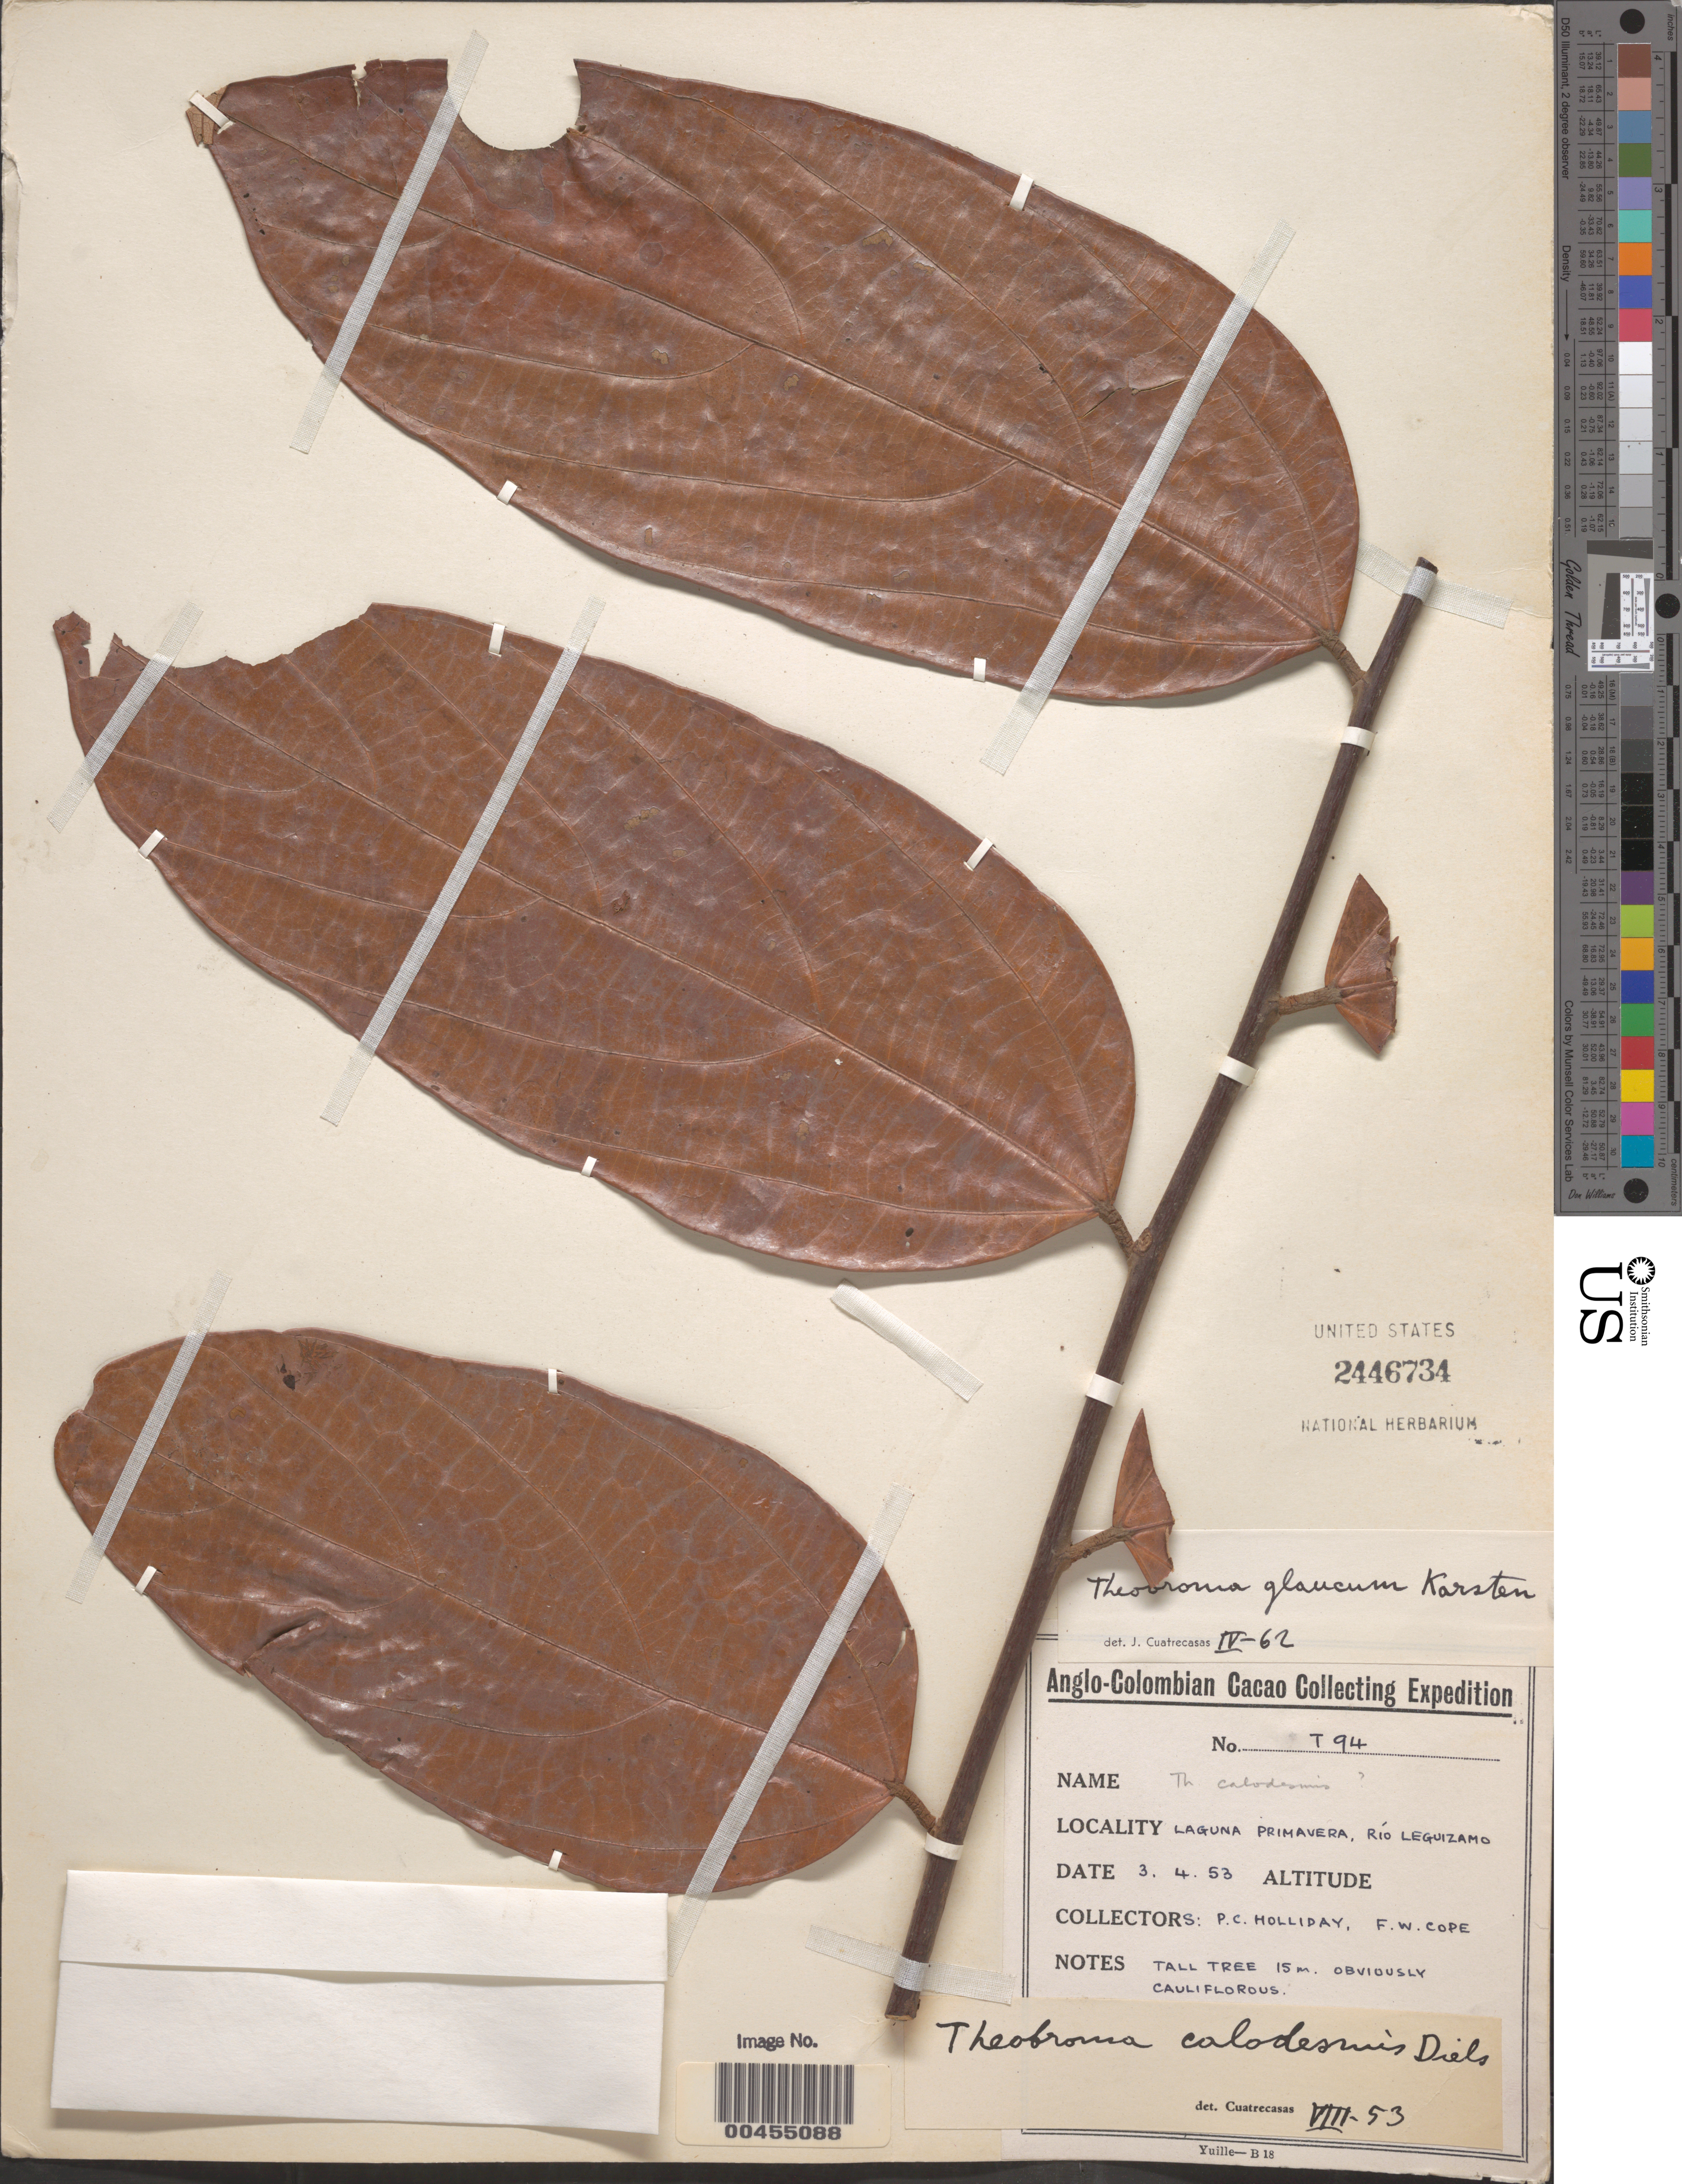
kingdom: Plantae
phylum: Tracheophyta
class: Magnoliopsida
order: Malvales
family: Malvaceae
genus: Theobroma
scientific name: Theobroma glaucum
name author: H. Karst.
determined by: Cuatrecasas, J.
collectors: P. C. Holliday & F. Cope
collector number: T94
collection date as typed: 03 Apr 1953 or 04 Mar 1953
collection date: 1953-03-04 or 1953-04-03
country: Colombia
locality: Laguna Primavera, Río Leguizamo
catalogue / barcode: US 2446734